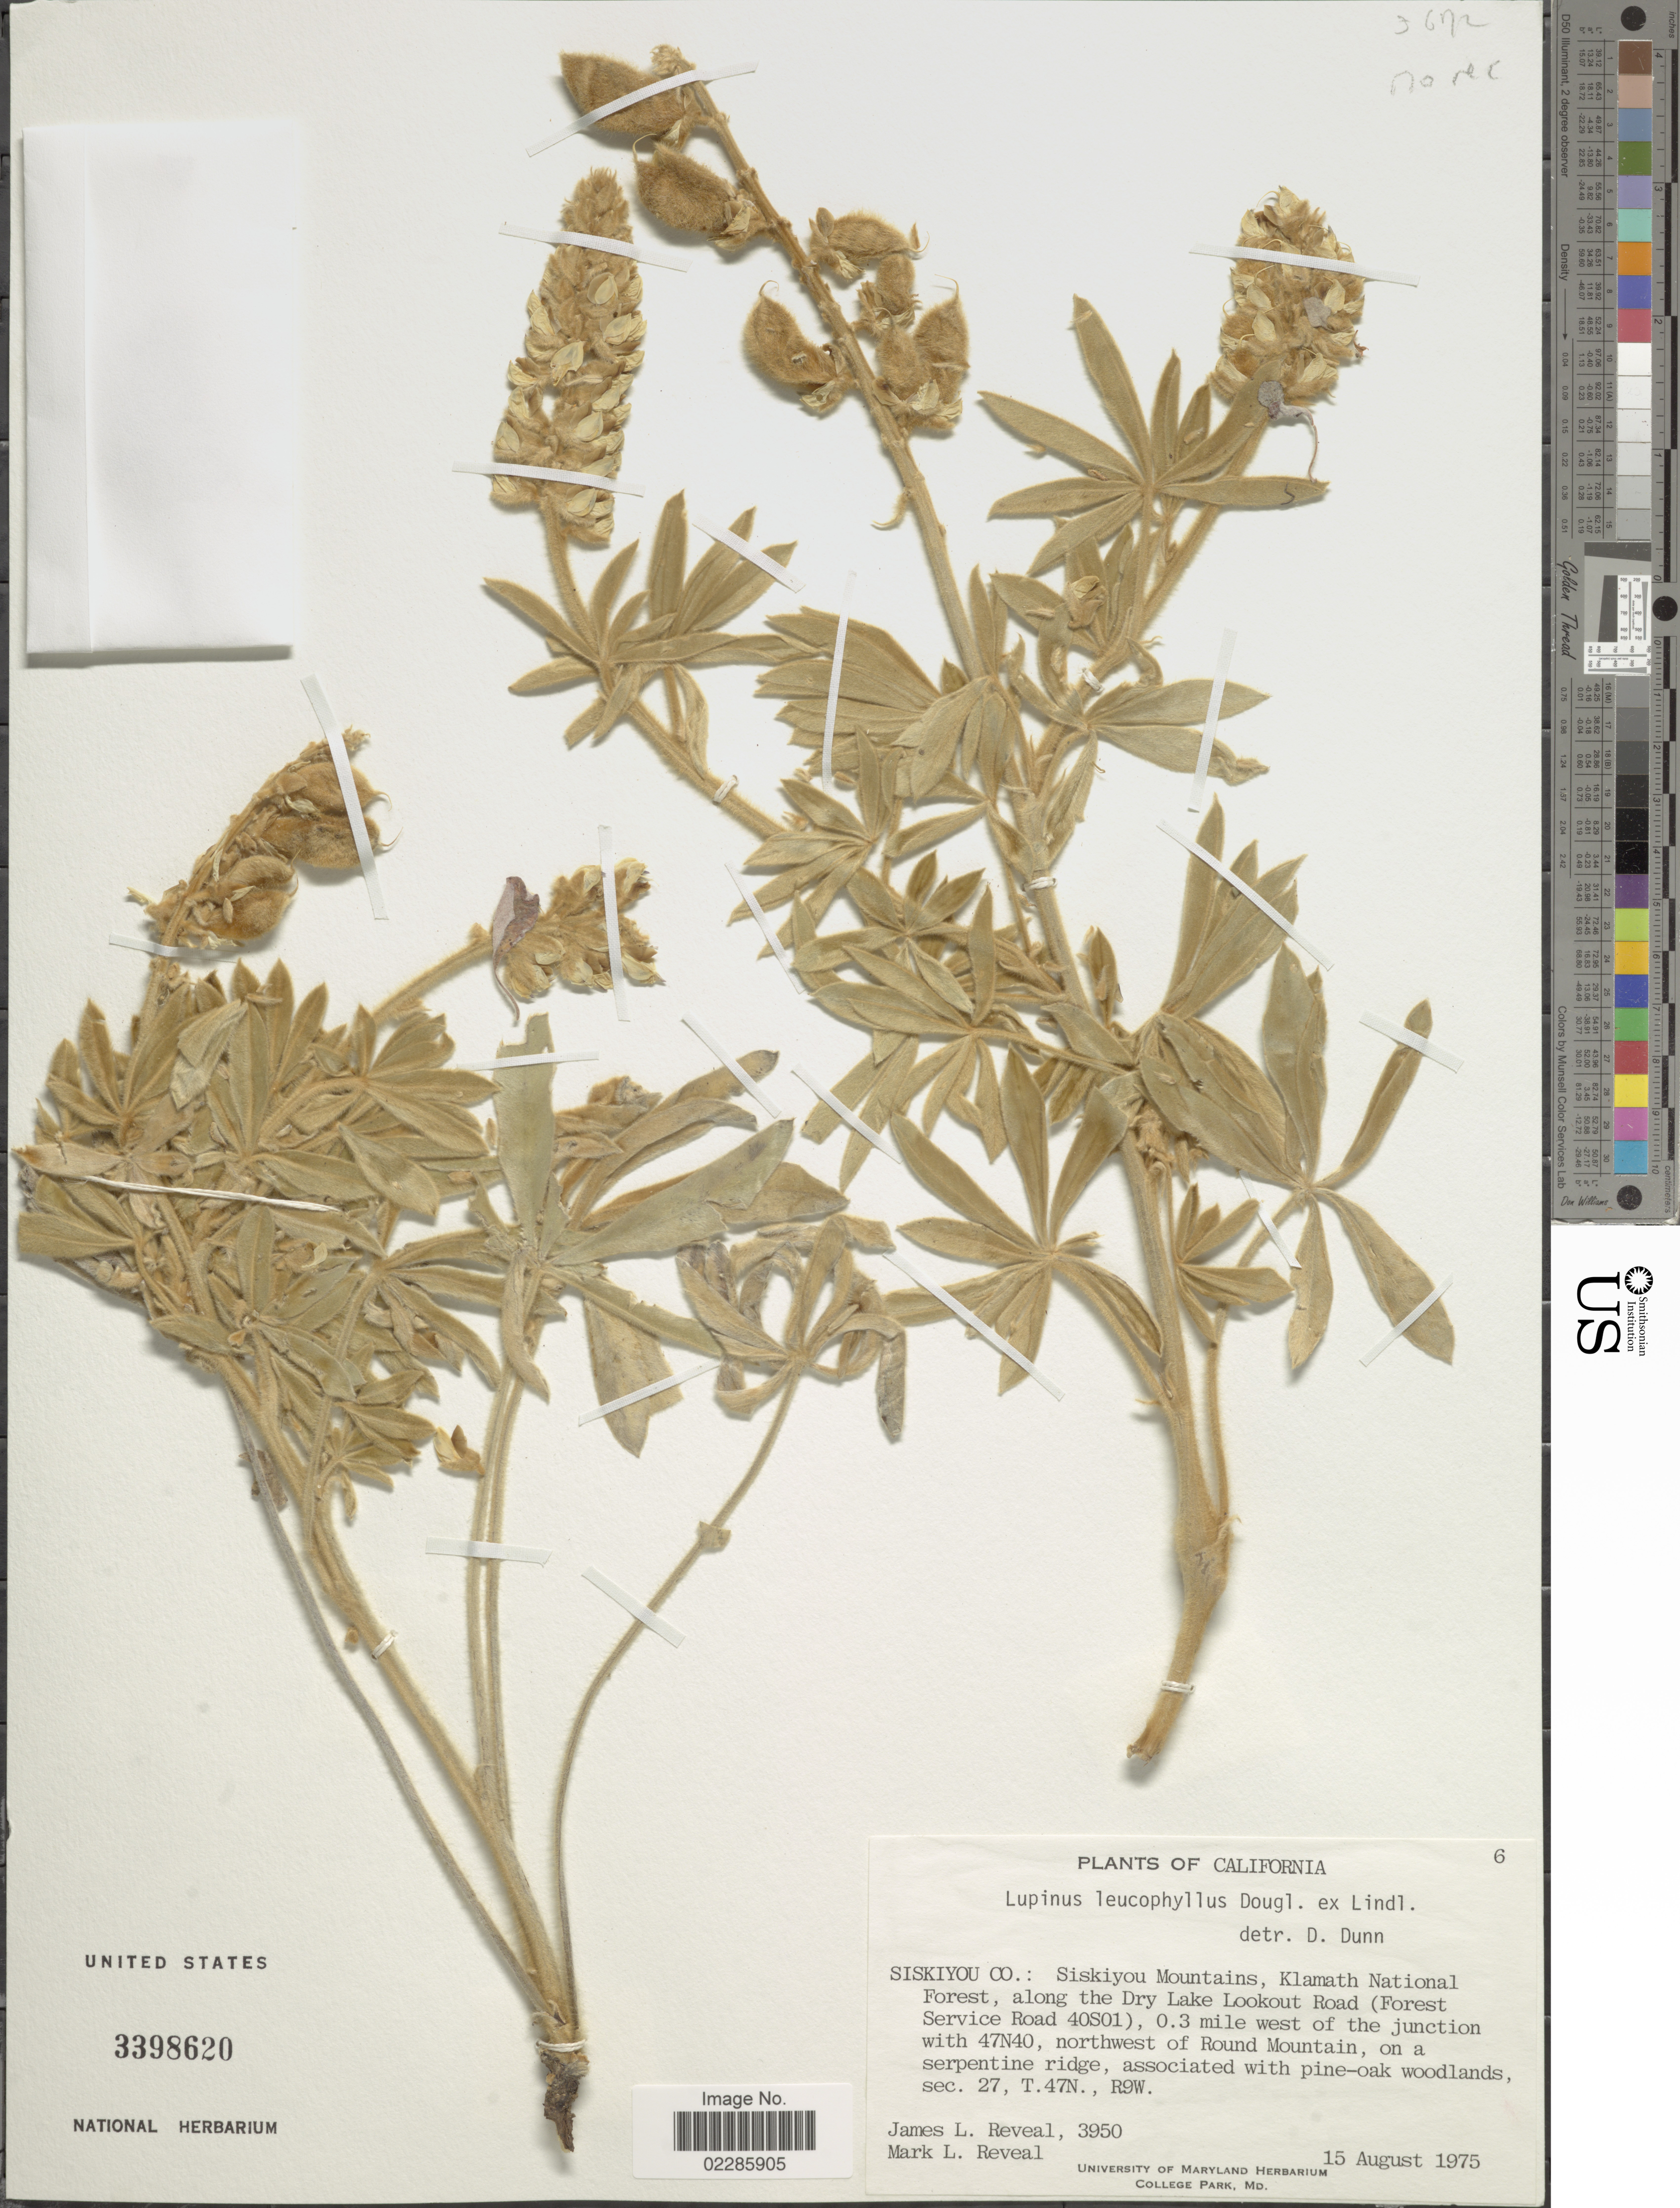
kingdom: Plantae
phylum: Tracheophyta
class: Magnoliopsida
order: Fabales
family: Fabaceae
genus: Lupinus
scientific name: Lupinus leucophyllus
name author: Douglas ex Lindl.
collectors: J. L. Reveal & M. L. Reveal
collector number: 3950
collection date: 1975-08-15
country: United States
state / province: California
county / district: Siskiyou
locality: Siskiyou Co: Siskiyou Mountains, Klamath National Forest, along the Dry Lake Lookout Road (Forest Service Road 40S01), 0.3 mile west of the junction with 47N40, northwest of Round Mountain, on serpentine ridge, associated with pine-oak woodlands, sec. 27, T.47N., R9W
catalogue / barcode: US 3398620